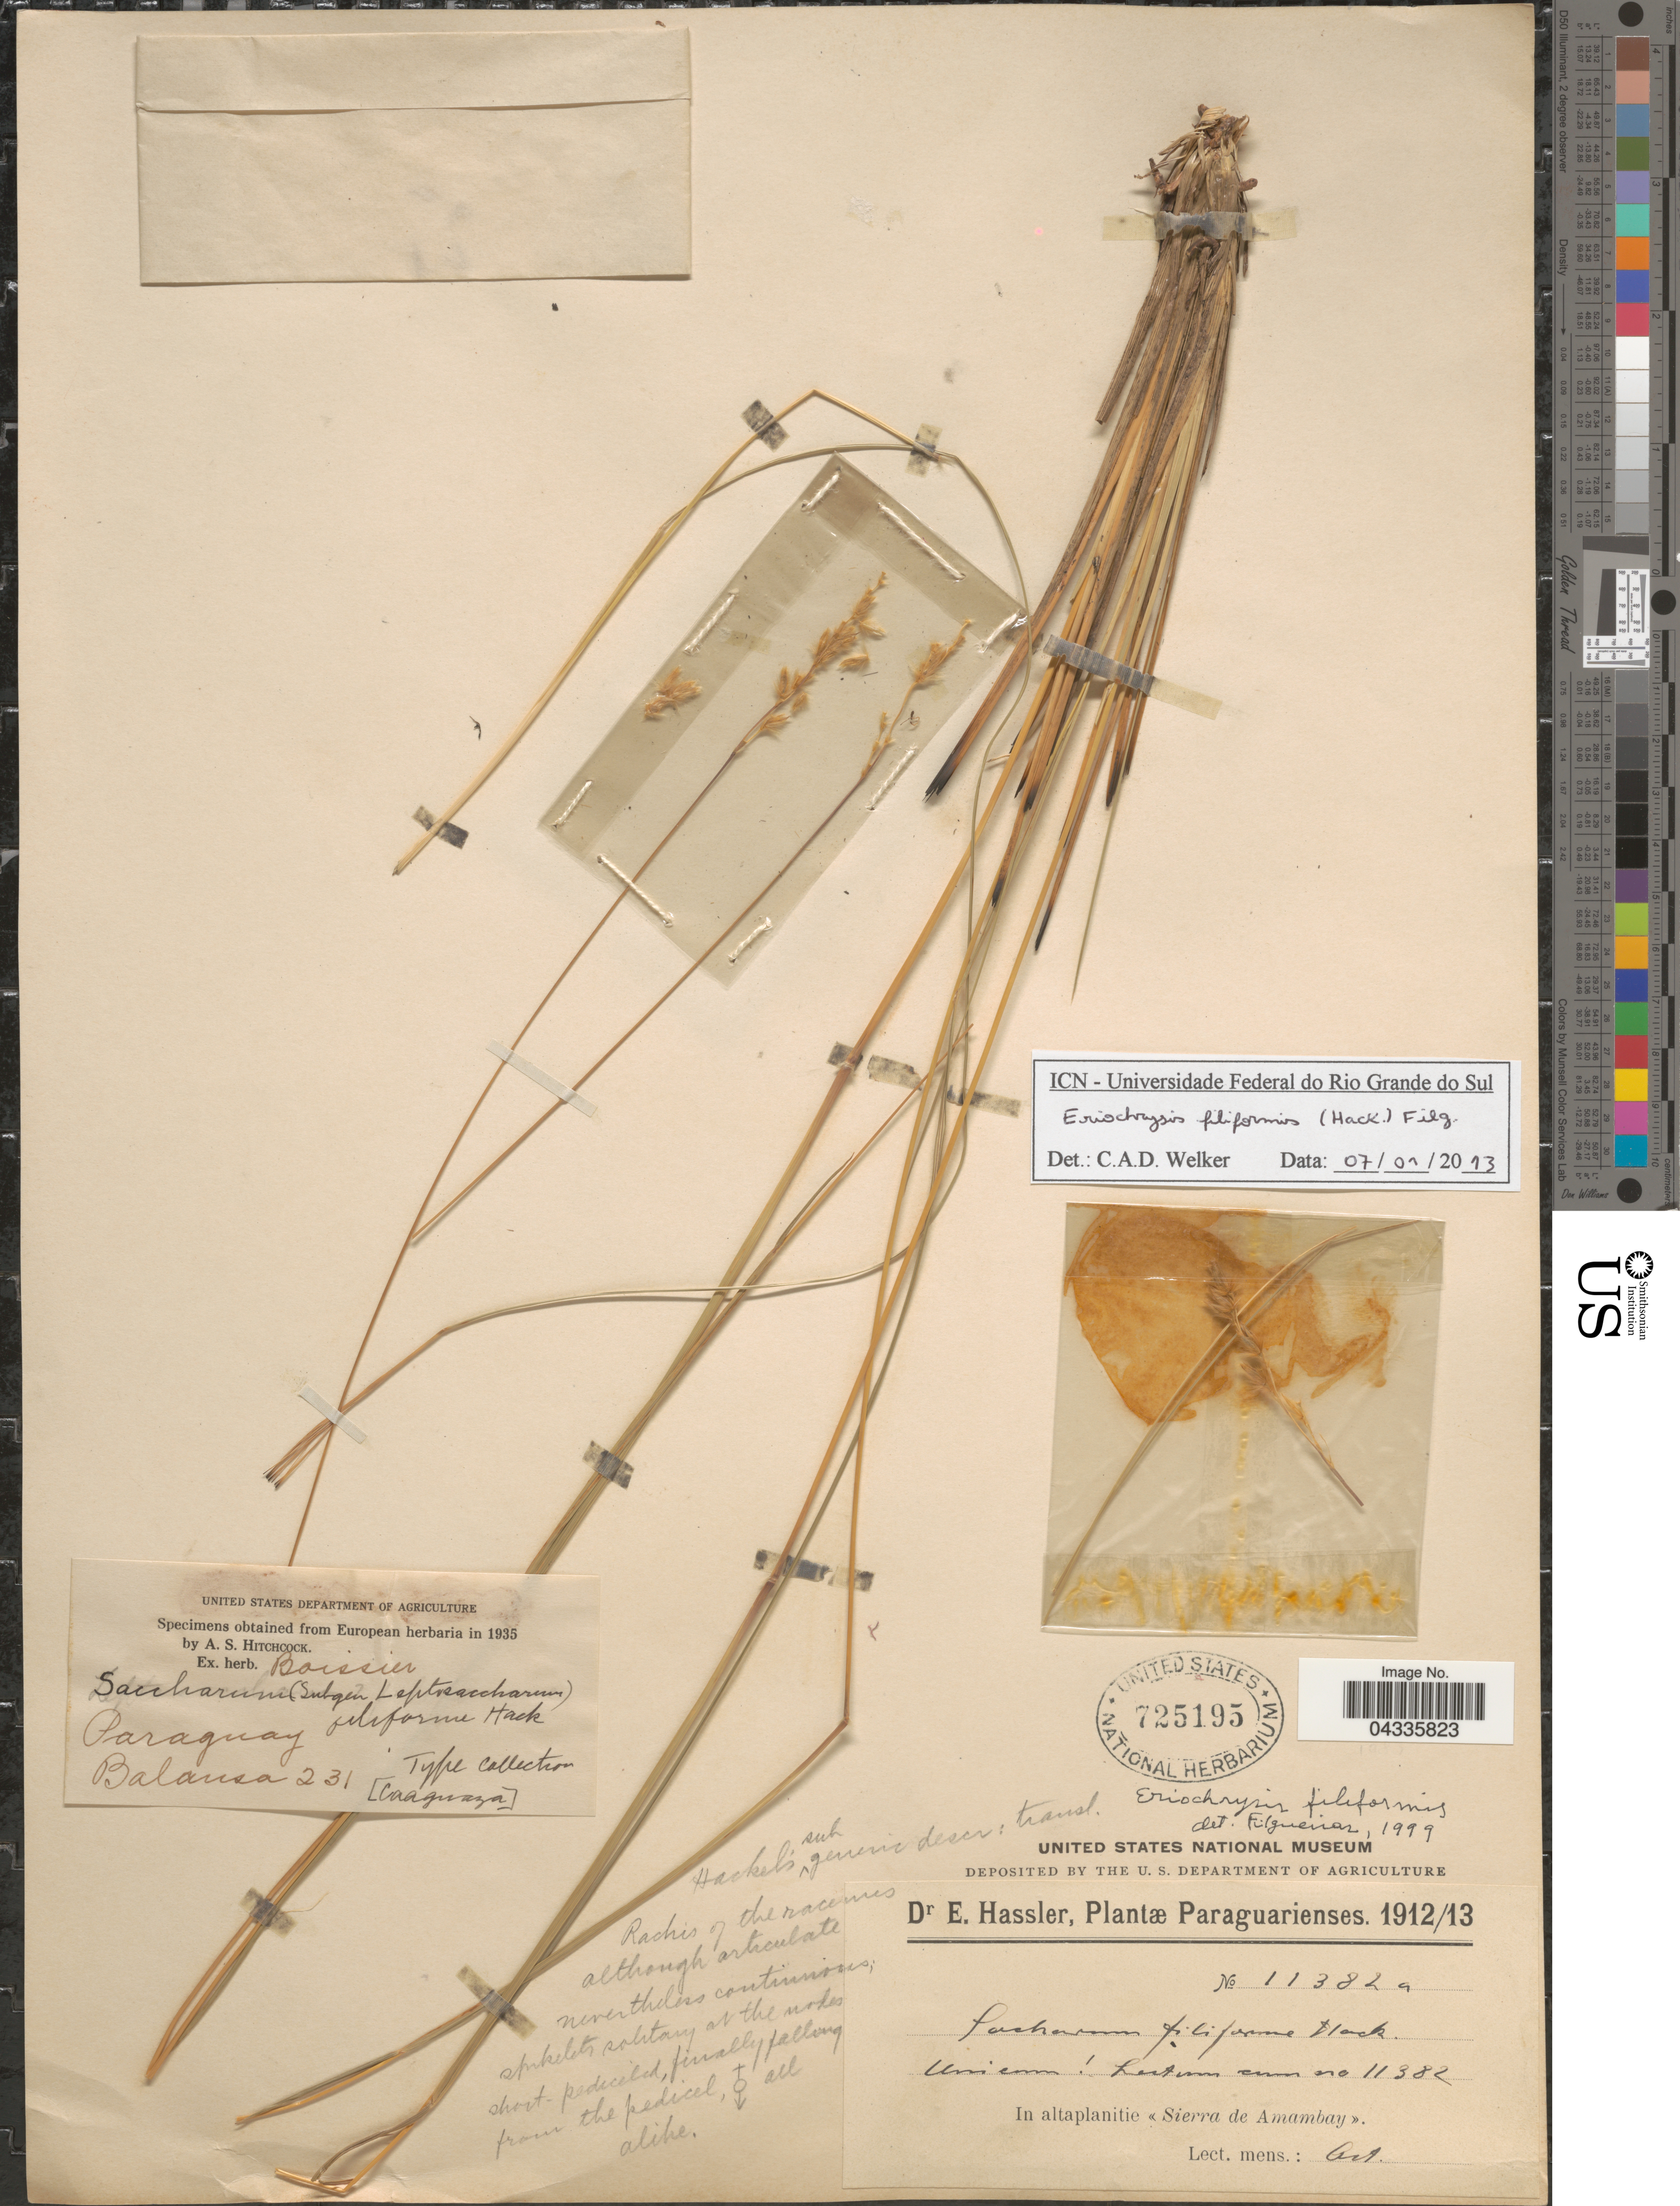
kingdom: Plantae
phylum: Tracheophyta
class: Liliopsida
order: Poales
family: Poaceae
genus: Eriochrysis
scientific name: Eriochrysis filiformis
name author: (Hack.) Filg.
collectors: -. Balansa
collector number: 231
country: Paraguay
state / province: Caaguazu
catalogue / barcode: US 725195-2